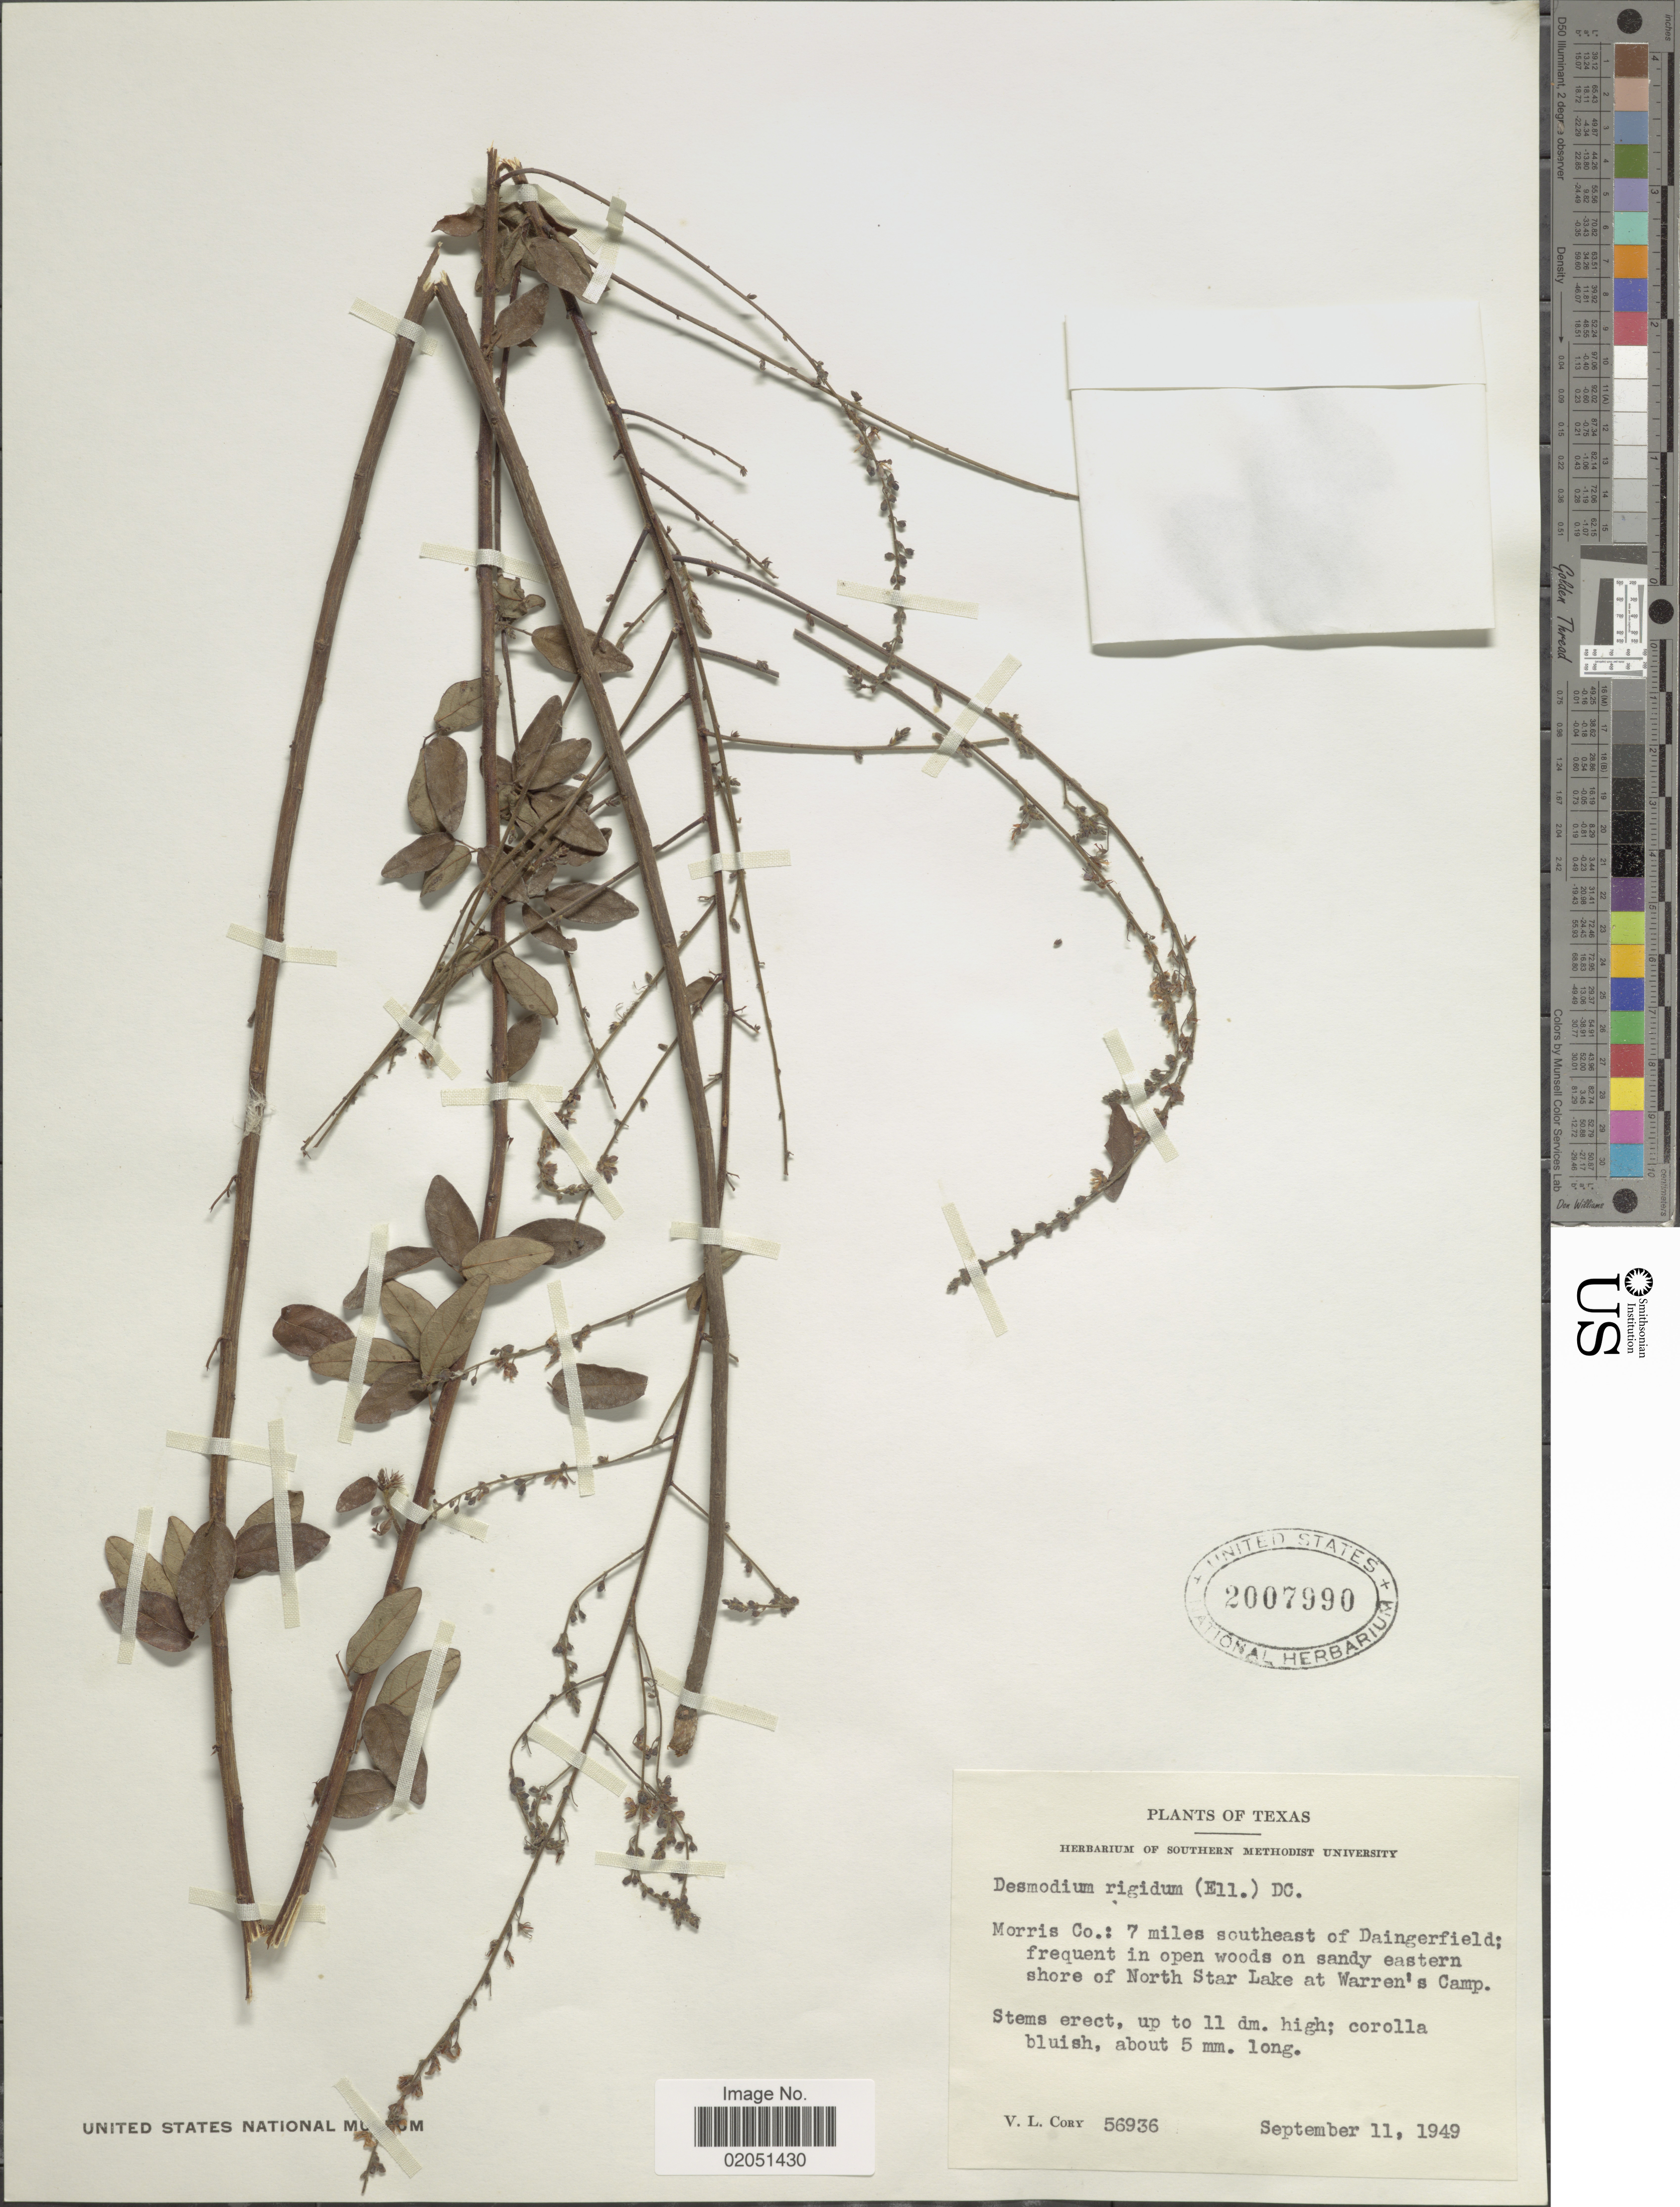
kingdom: Plantae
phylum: Tracheophyta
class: Magnoliopsida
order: Fabales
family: Fabaceae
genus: Desmodium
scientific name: Desmodium rigidum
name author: (Elliott) DC.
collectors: V. Cory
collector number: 56936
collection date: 1949-09-11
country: United States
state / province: Texas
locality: Morris Co.: 7 miles southeast of Daingerfield; frecuent in open woods on sandy eastern shore of North Star Lake at Warren's Camp.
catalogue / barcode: US 2007990